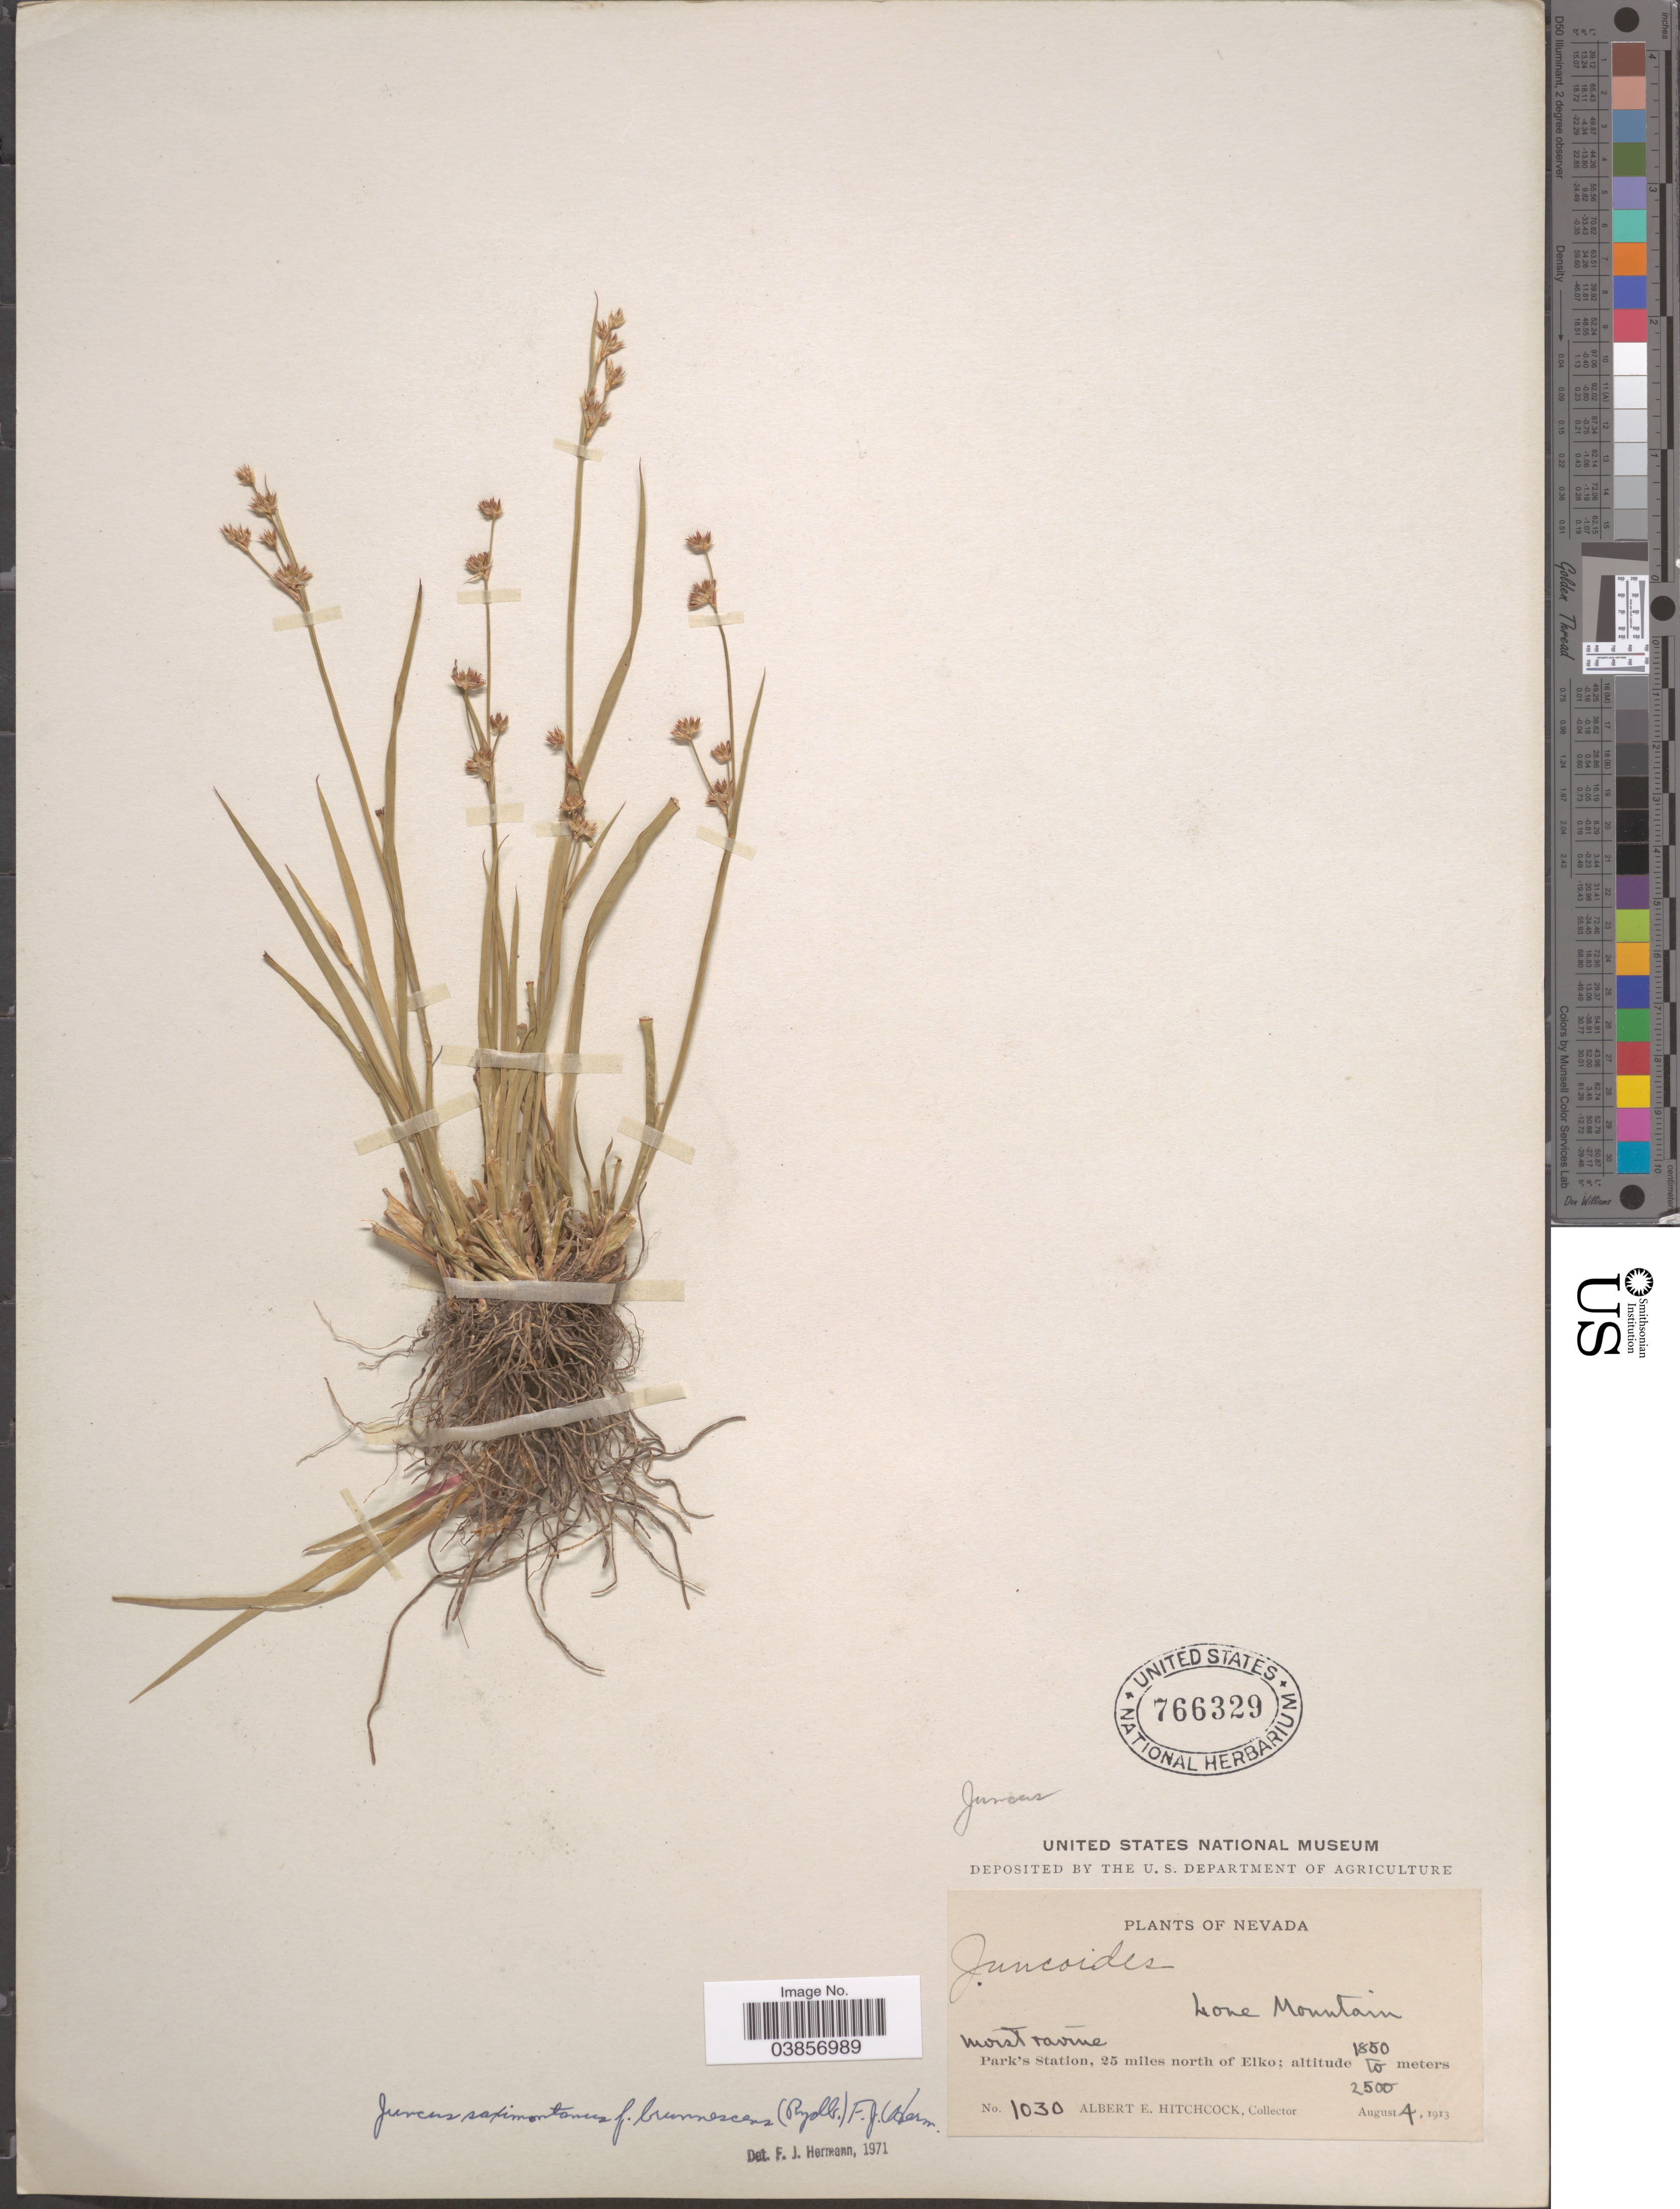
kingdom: Plantae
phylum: Tracheophyta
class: Liliopsida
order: Poales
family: Juncaceae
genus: Juncus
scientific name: Juncus saximontanus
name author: A. Nelson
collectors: A. Hitchcock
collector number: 1030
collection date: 1913-08-04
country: United States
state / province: Nevada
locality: Lone Mountain. Park's Station, 25 miles north of Elko.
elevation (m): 1850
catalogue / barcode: US 766329